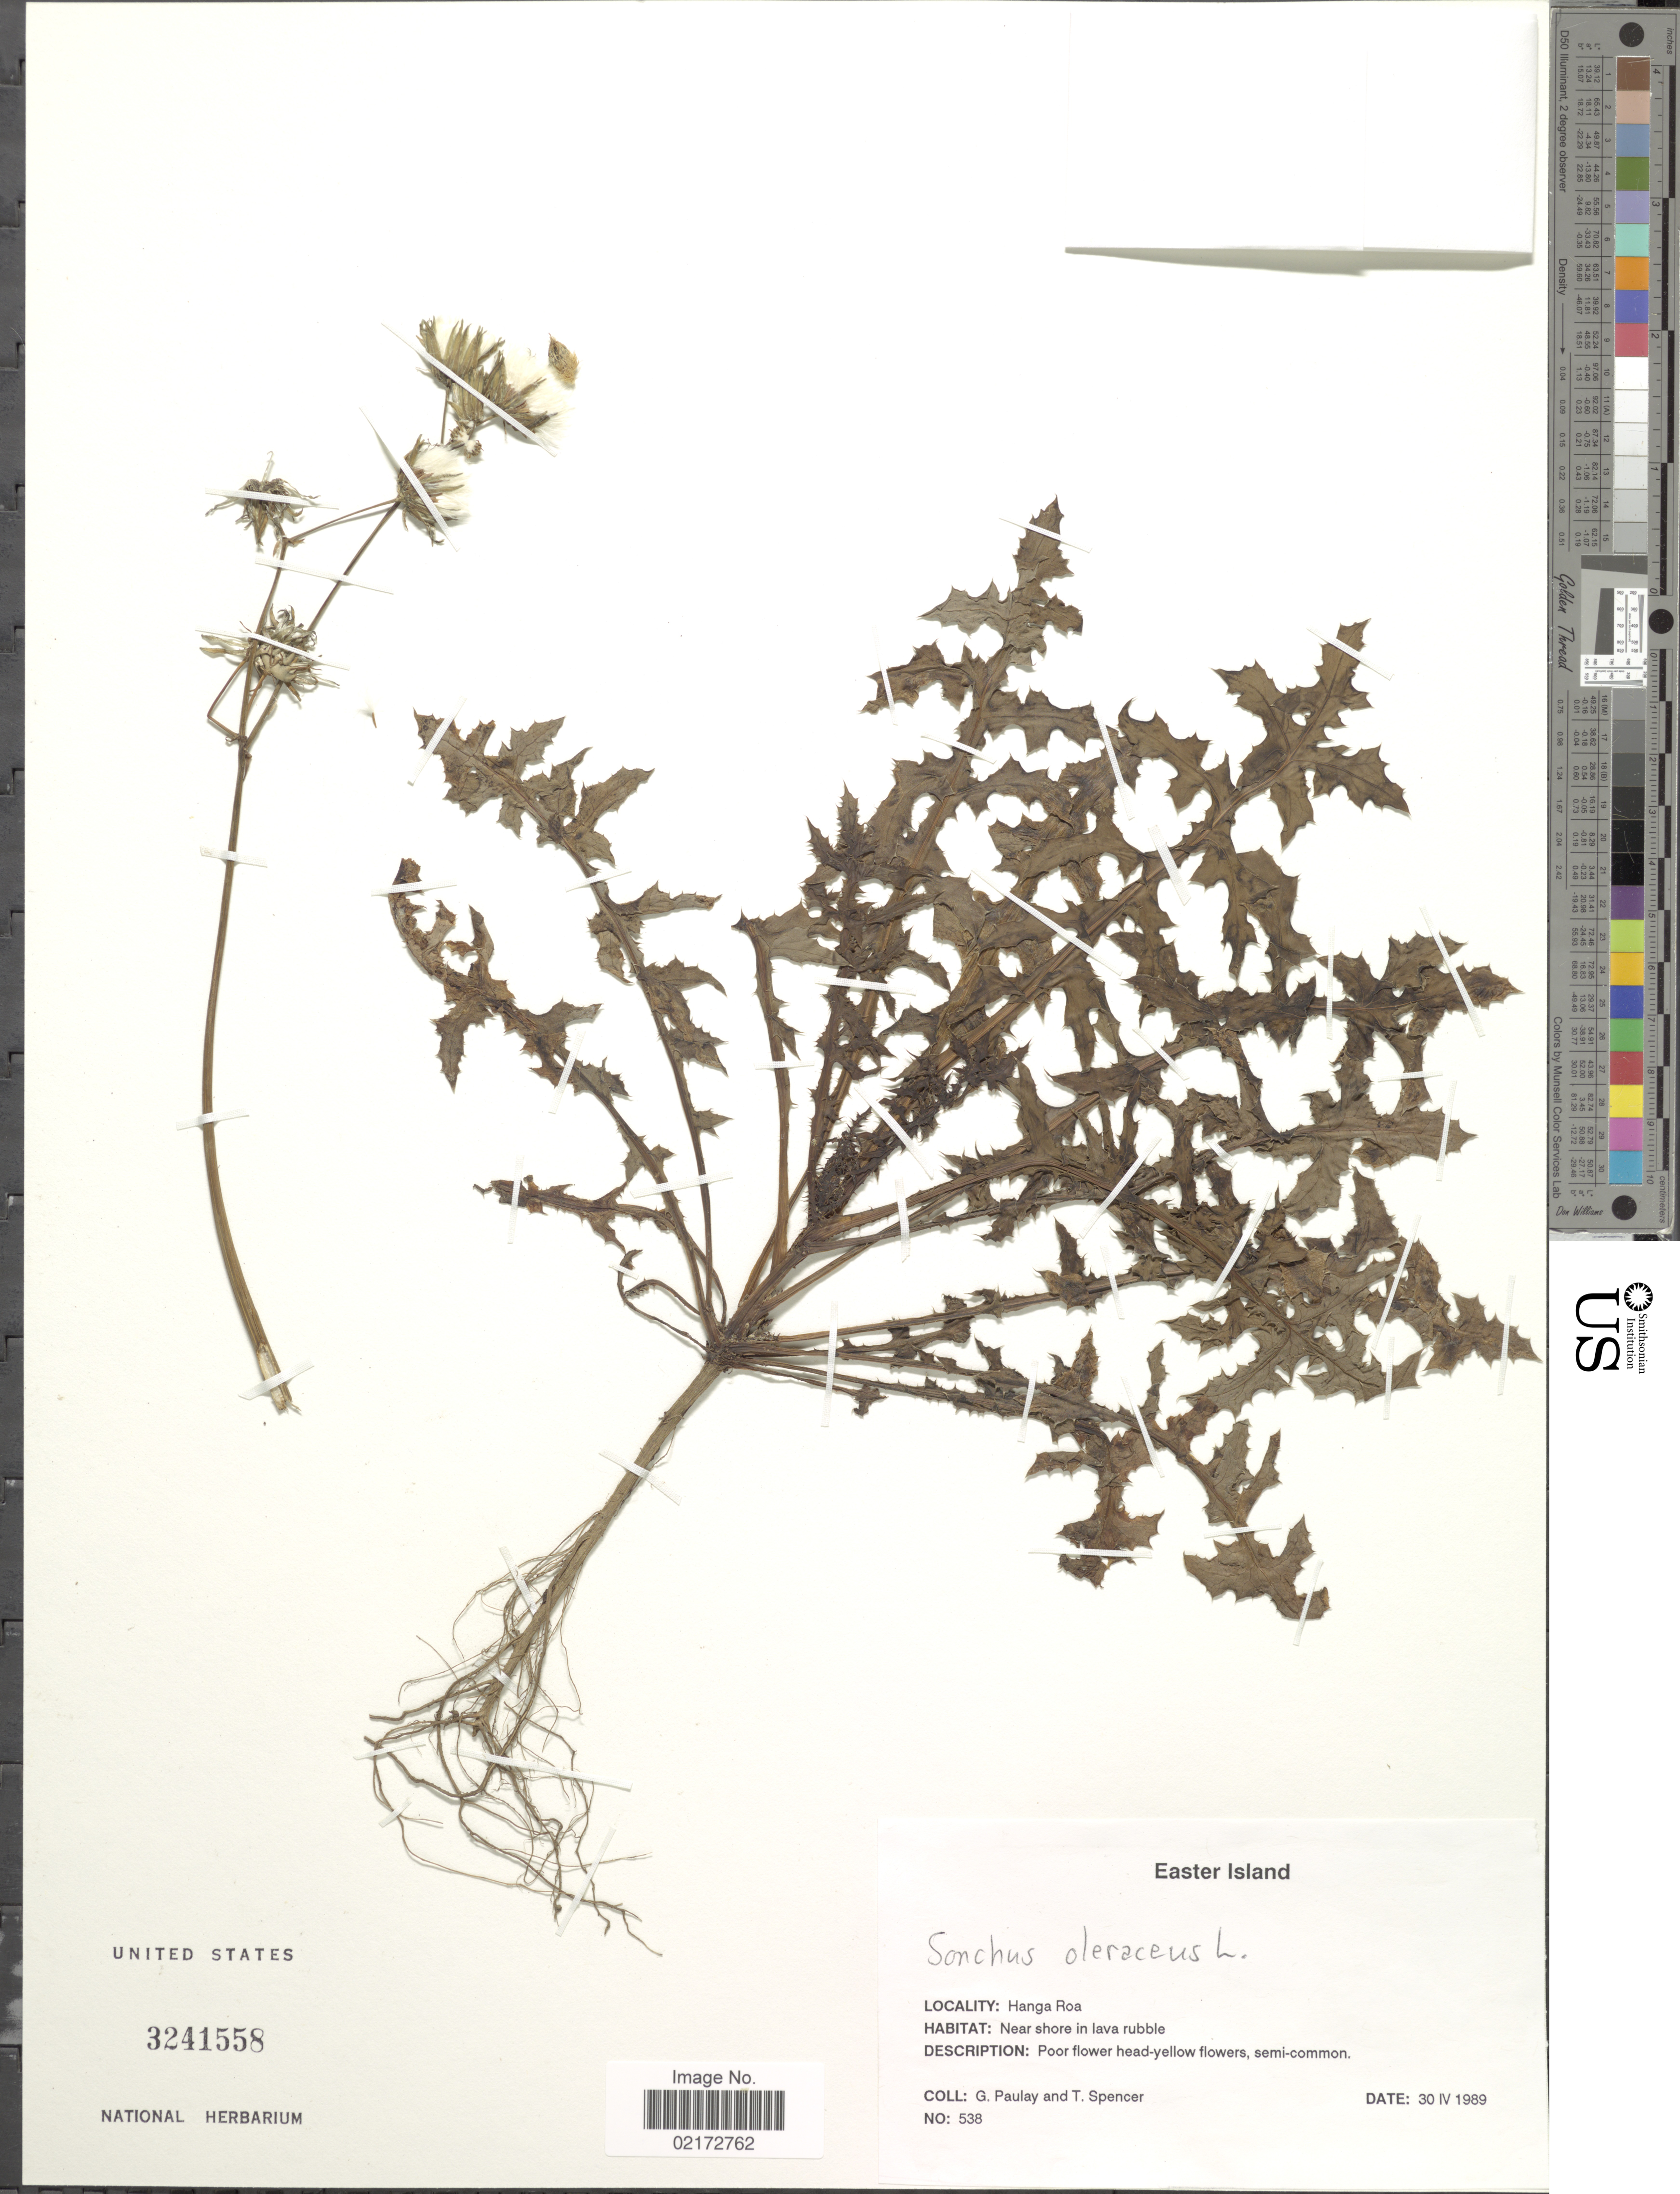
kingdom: Plantae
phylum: Tracheophyta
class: Magnoliopsida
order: Asterales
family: Asteraceae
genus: Sonchus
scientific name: Sonchus oleraceus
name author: L.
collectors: G. Paulay & T. Spencer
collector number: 538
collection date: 1989-04-30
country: Chile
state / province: Valparaíso (V)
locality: Easter Island. Hanga Roa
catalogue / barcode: US 3241558